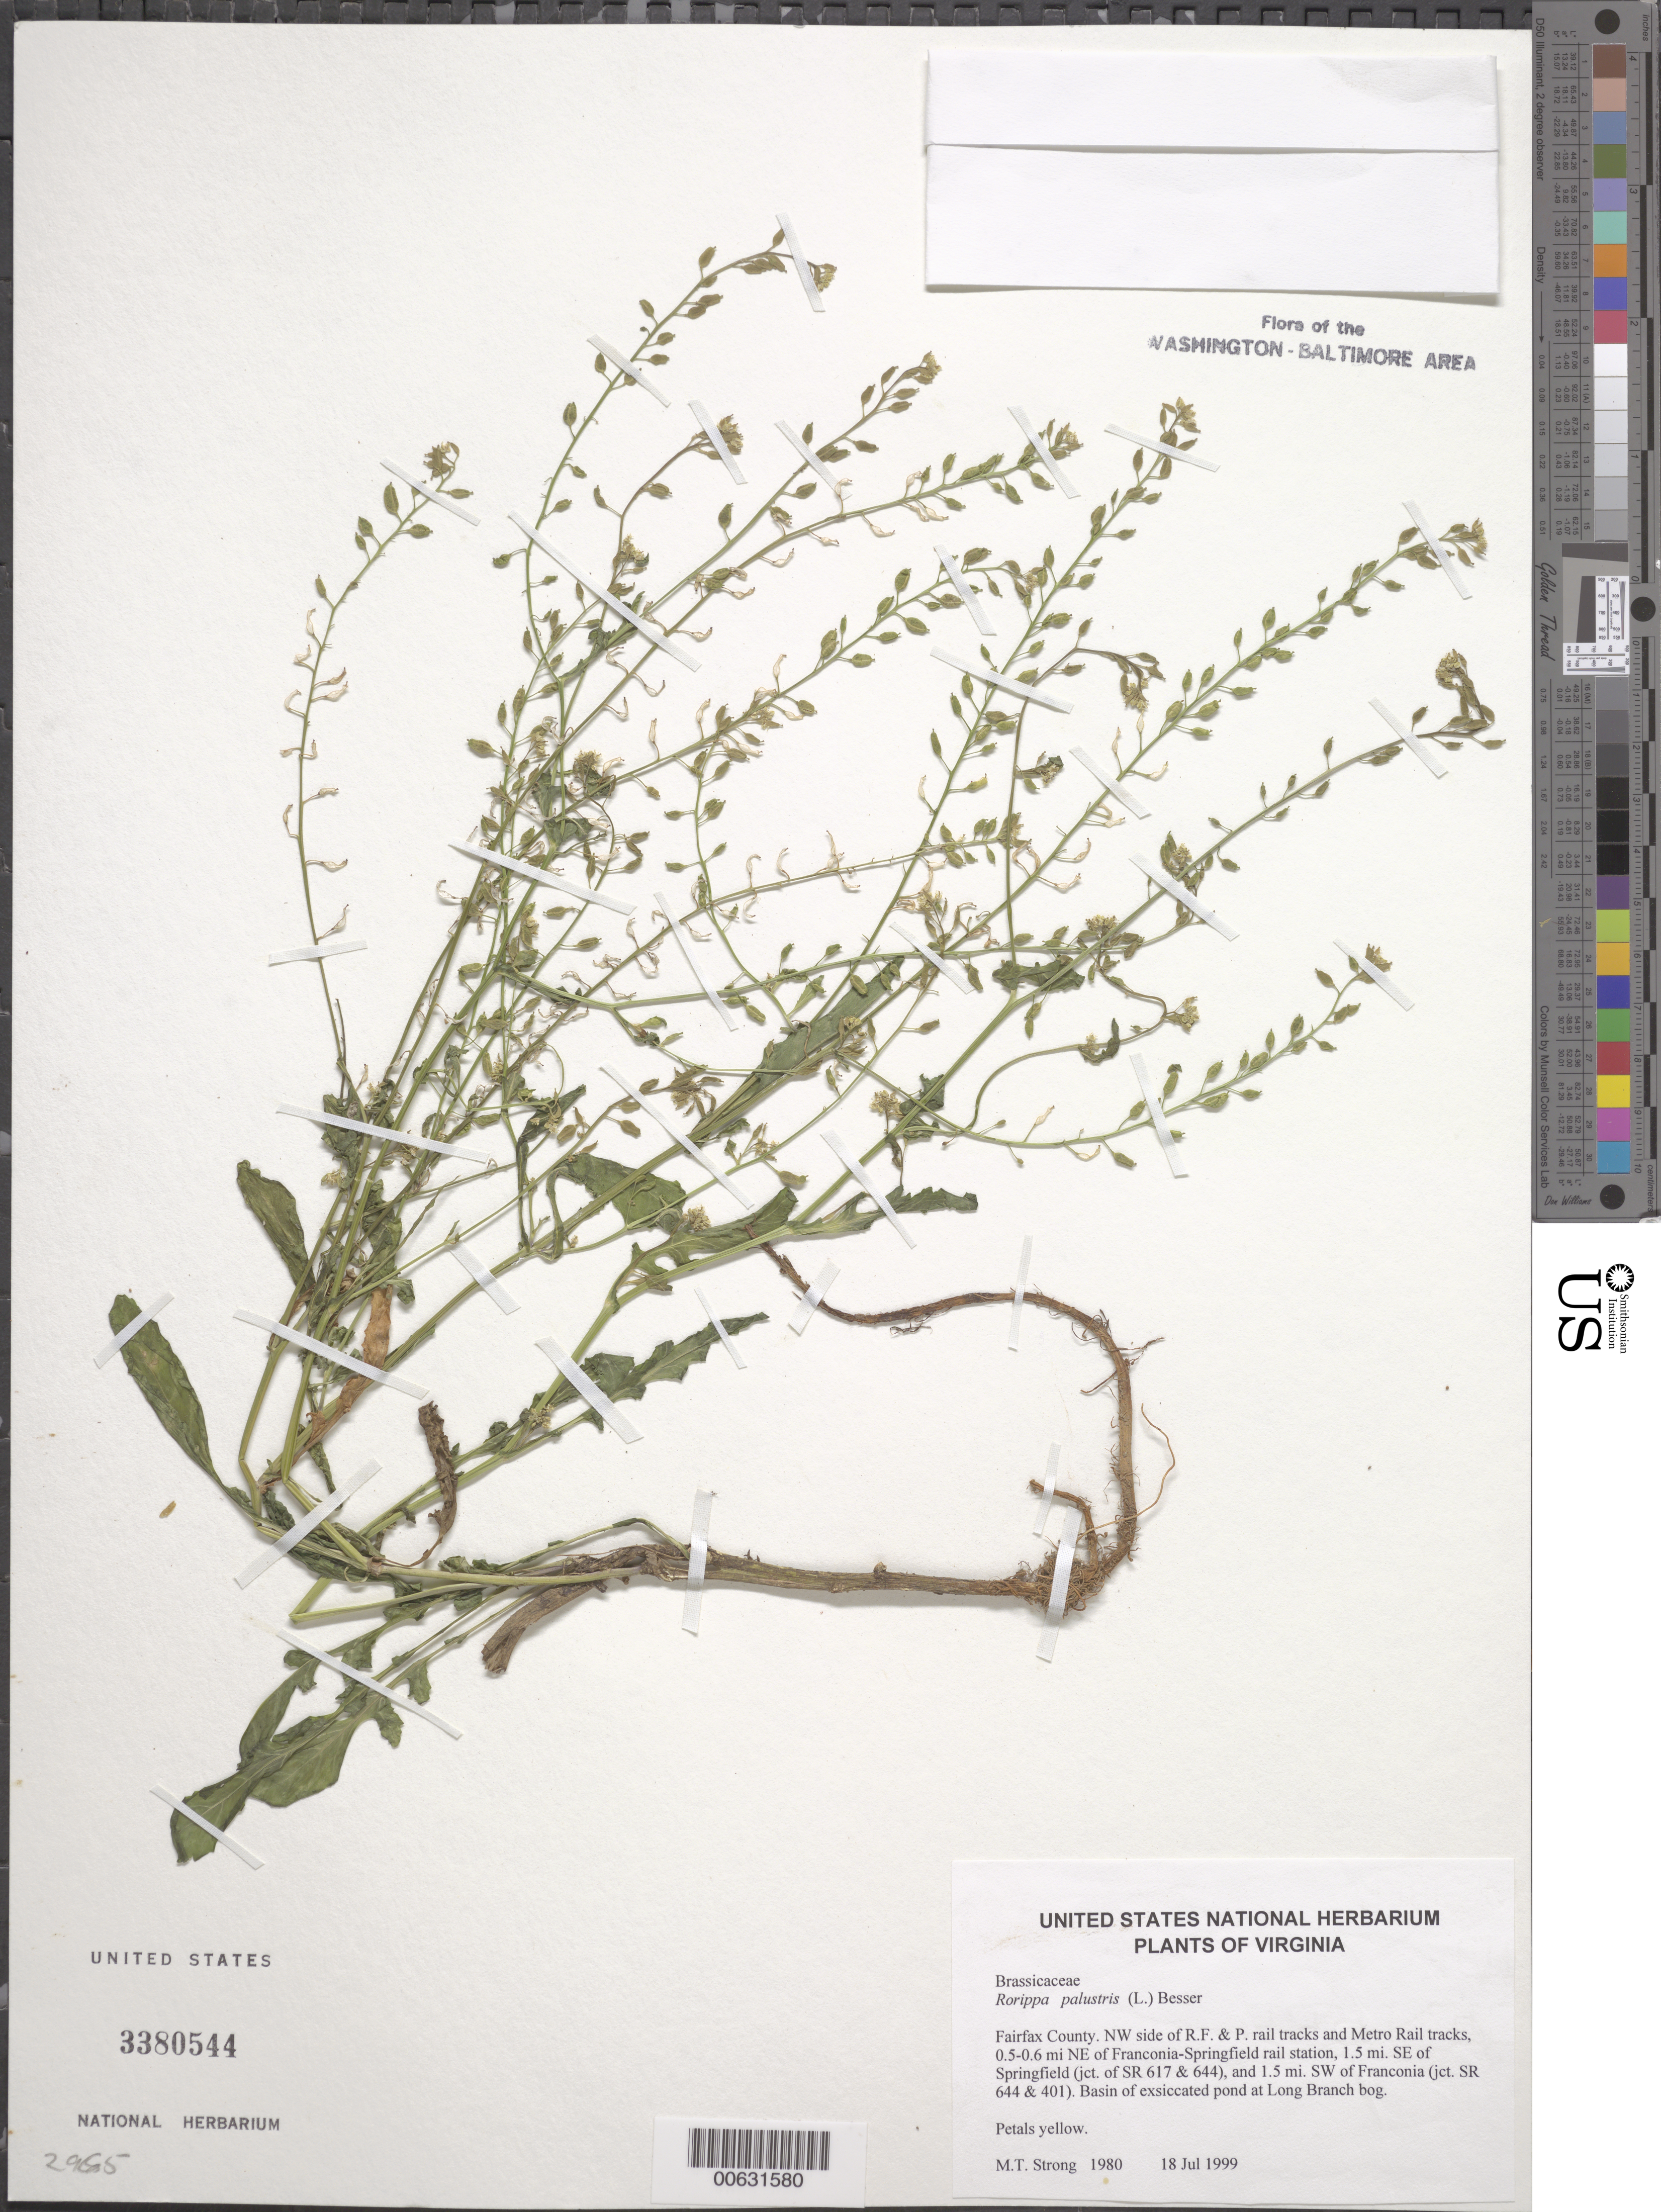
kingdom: Plantae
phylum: Tracheophyta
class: Magnoliopsida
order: Brassicales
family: Brassicaceae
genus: Rorippa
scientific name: Rorippa palustris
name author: (L.) Besser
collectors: M. T. Strong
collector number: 1980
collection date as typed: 18 Jul 1999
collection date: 1999-07-18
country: United States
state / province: Virginia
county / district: Fairfax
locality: NW side of R.F. & P. rail tracks and Metro Rail tracks, 0.5-0.6 mi NE of Franconia-Springfield rail station, 1.5 mi. SE of Springfield (jct. of SR 617 & 644), and 1.5 mi. SW of Franconia (jct. SR 644 & 401).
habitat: Basin of exsiccated pond at Long Branch bog.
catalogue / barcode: US 3380544